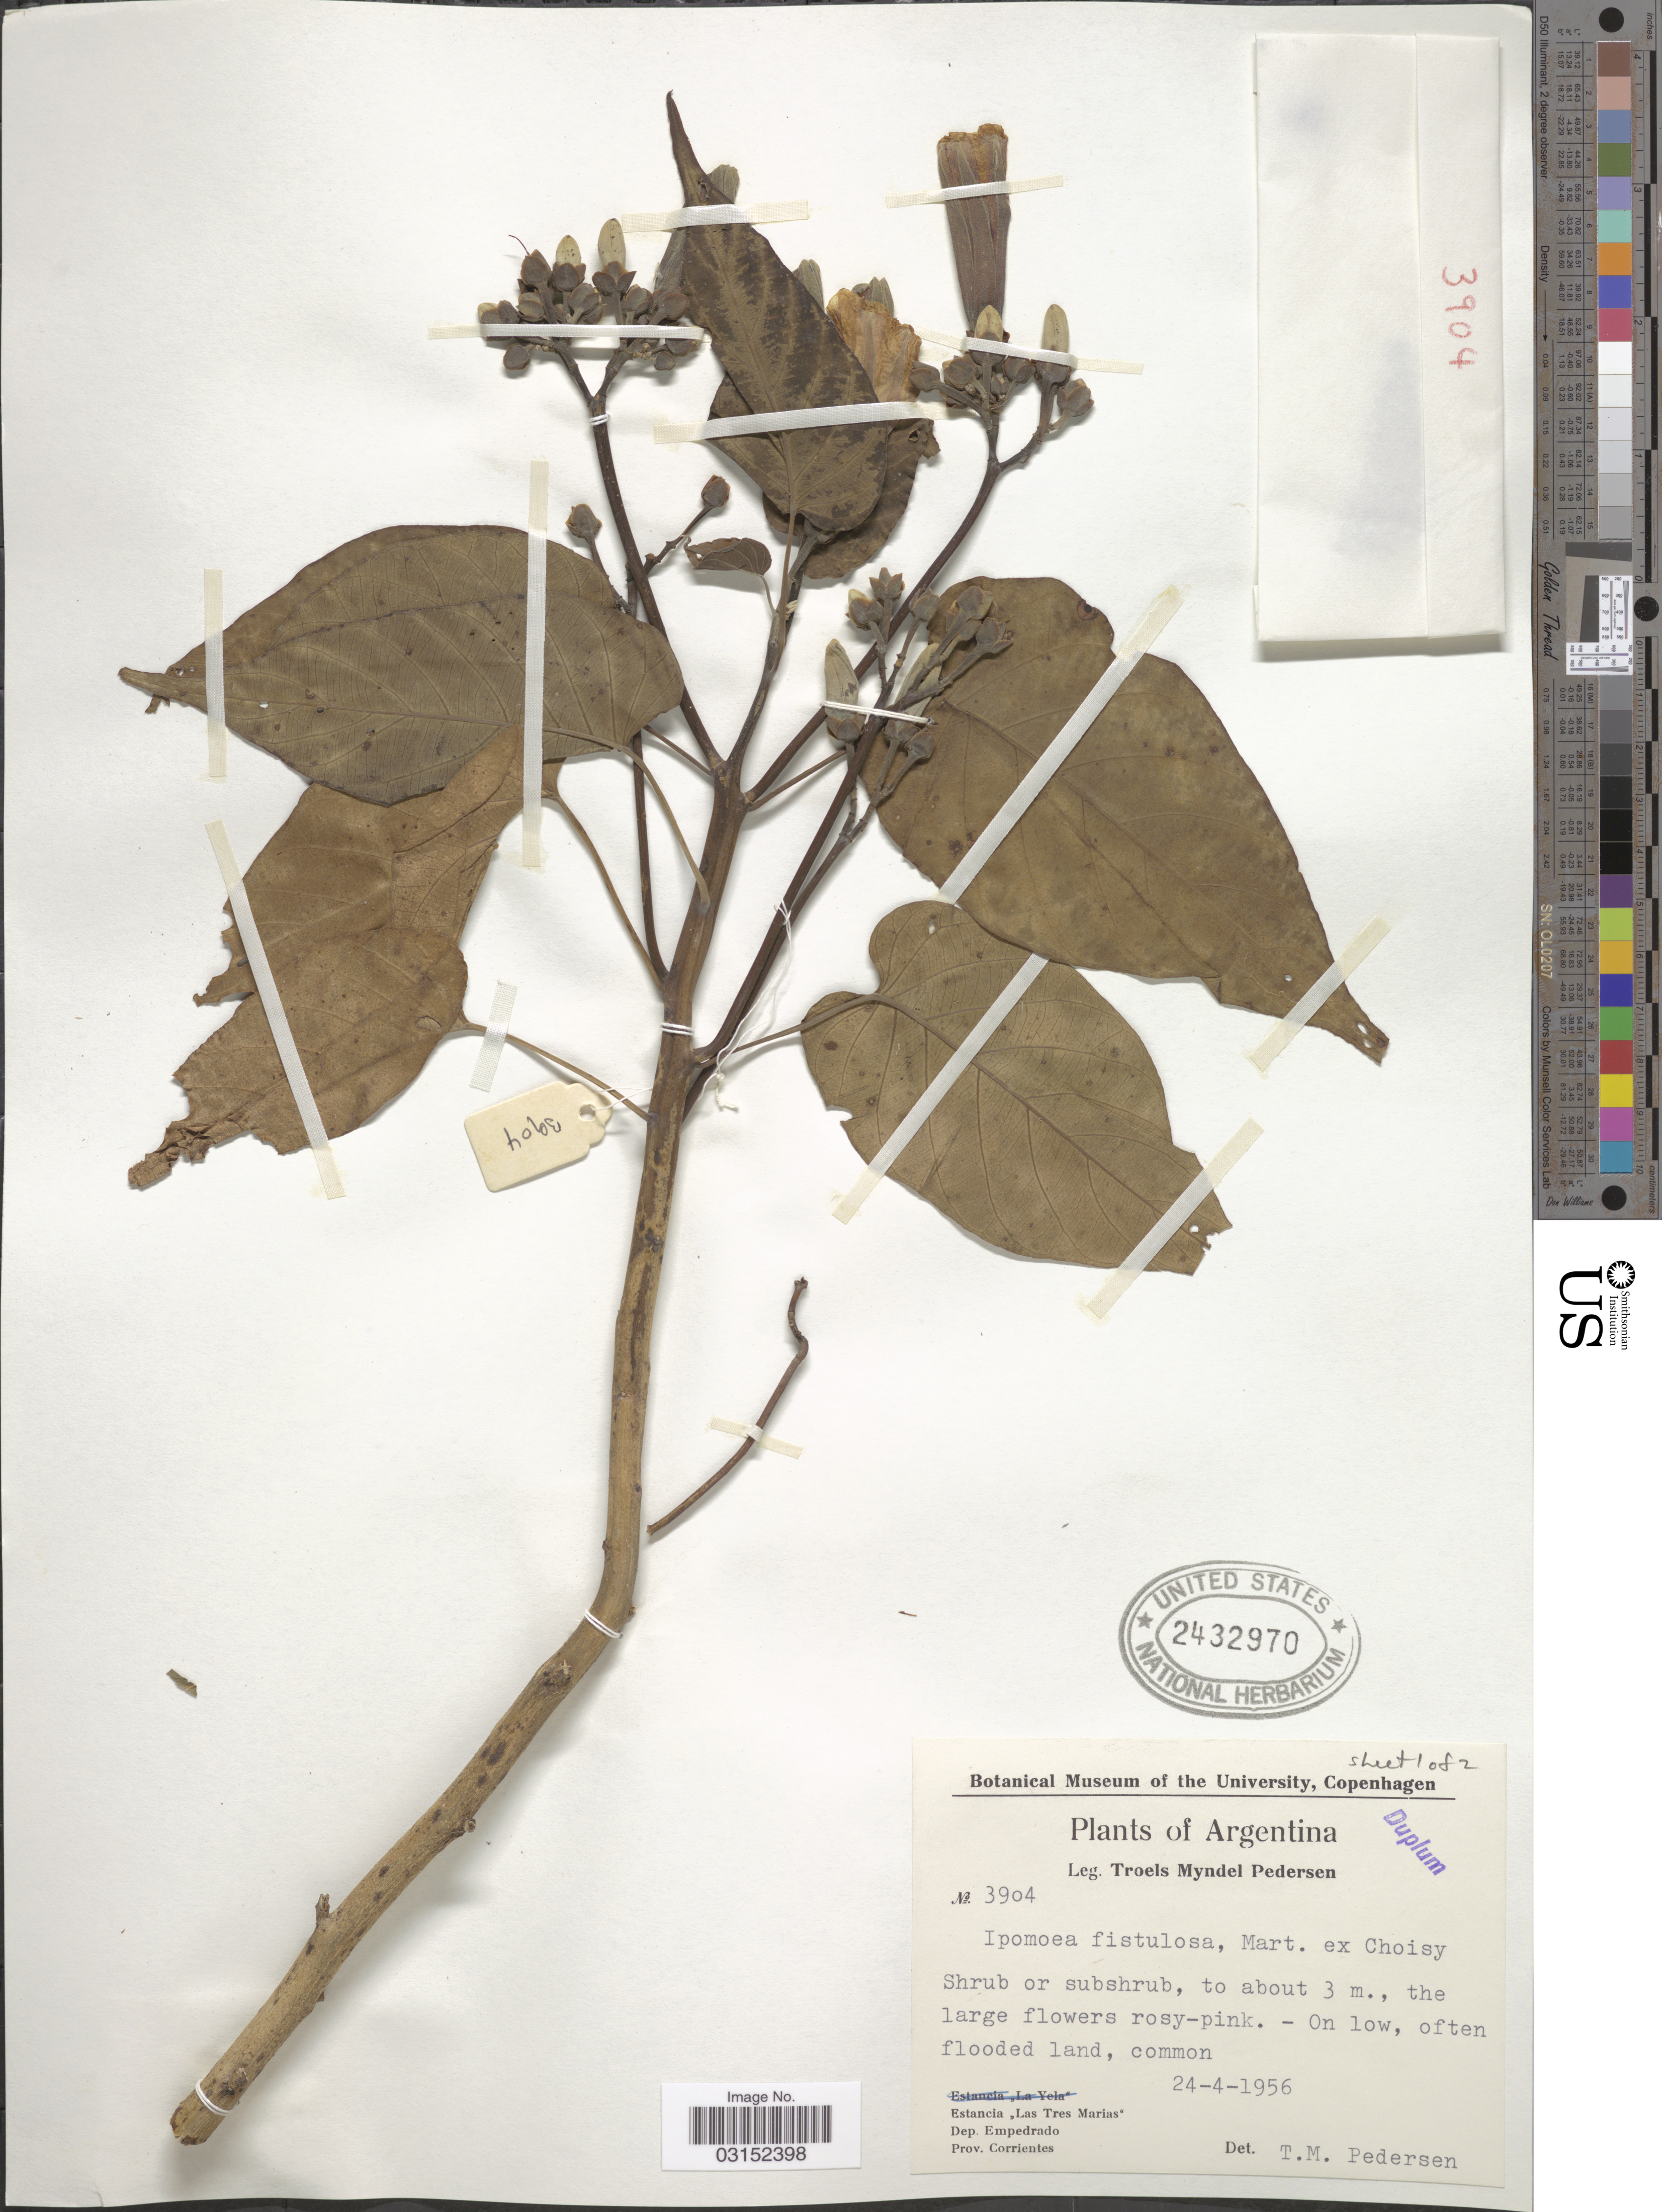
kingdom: Plantae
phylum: Tracheophyta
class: Magnoliopsida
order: Solanales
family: Convolvulaceae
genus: Ipomoea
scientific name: Ipomoea carnea subsp. fistulosa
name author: (Mart. ex Choisy) D.F. Austin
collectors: T. Pederson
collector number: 3904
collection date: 1956-04-24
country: Argentina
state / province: Corrientes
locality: Estancia "Las Tres Marias", Dep. Empedrado, Prov. Corrientes.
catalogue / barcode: US 2432970